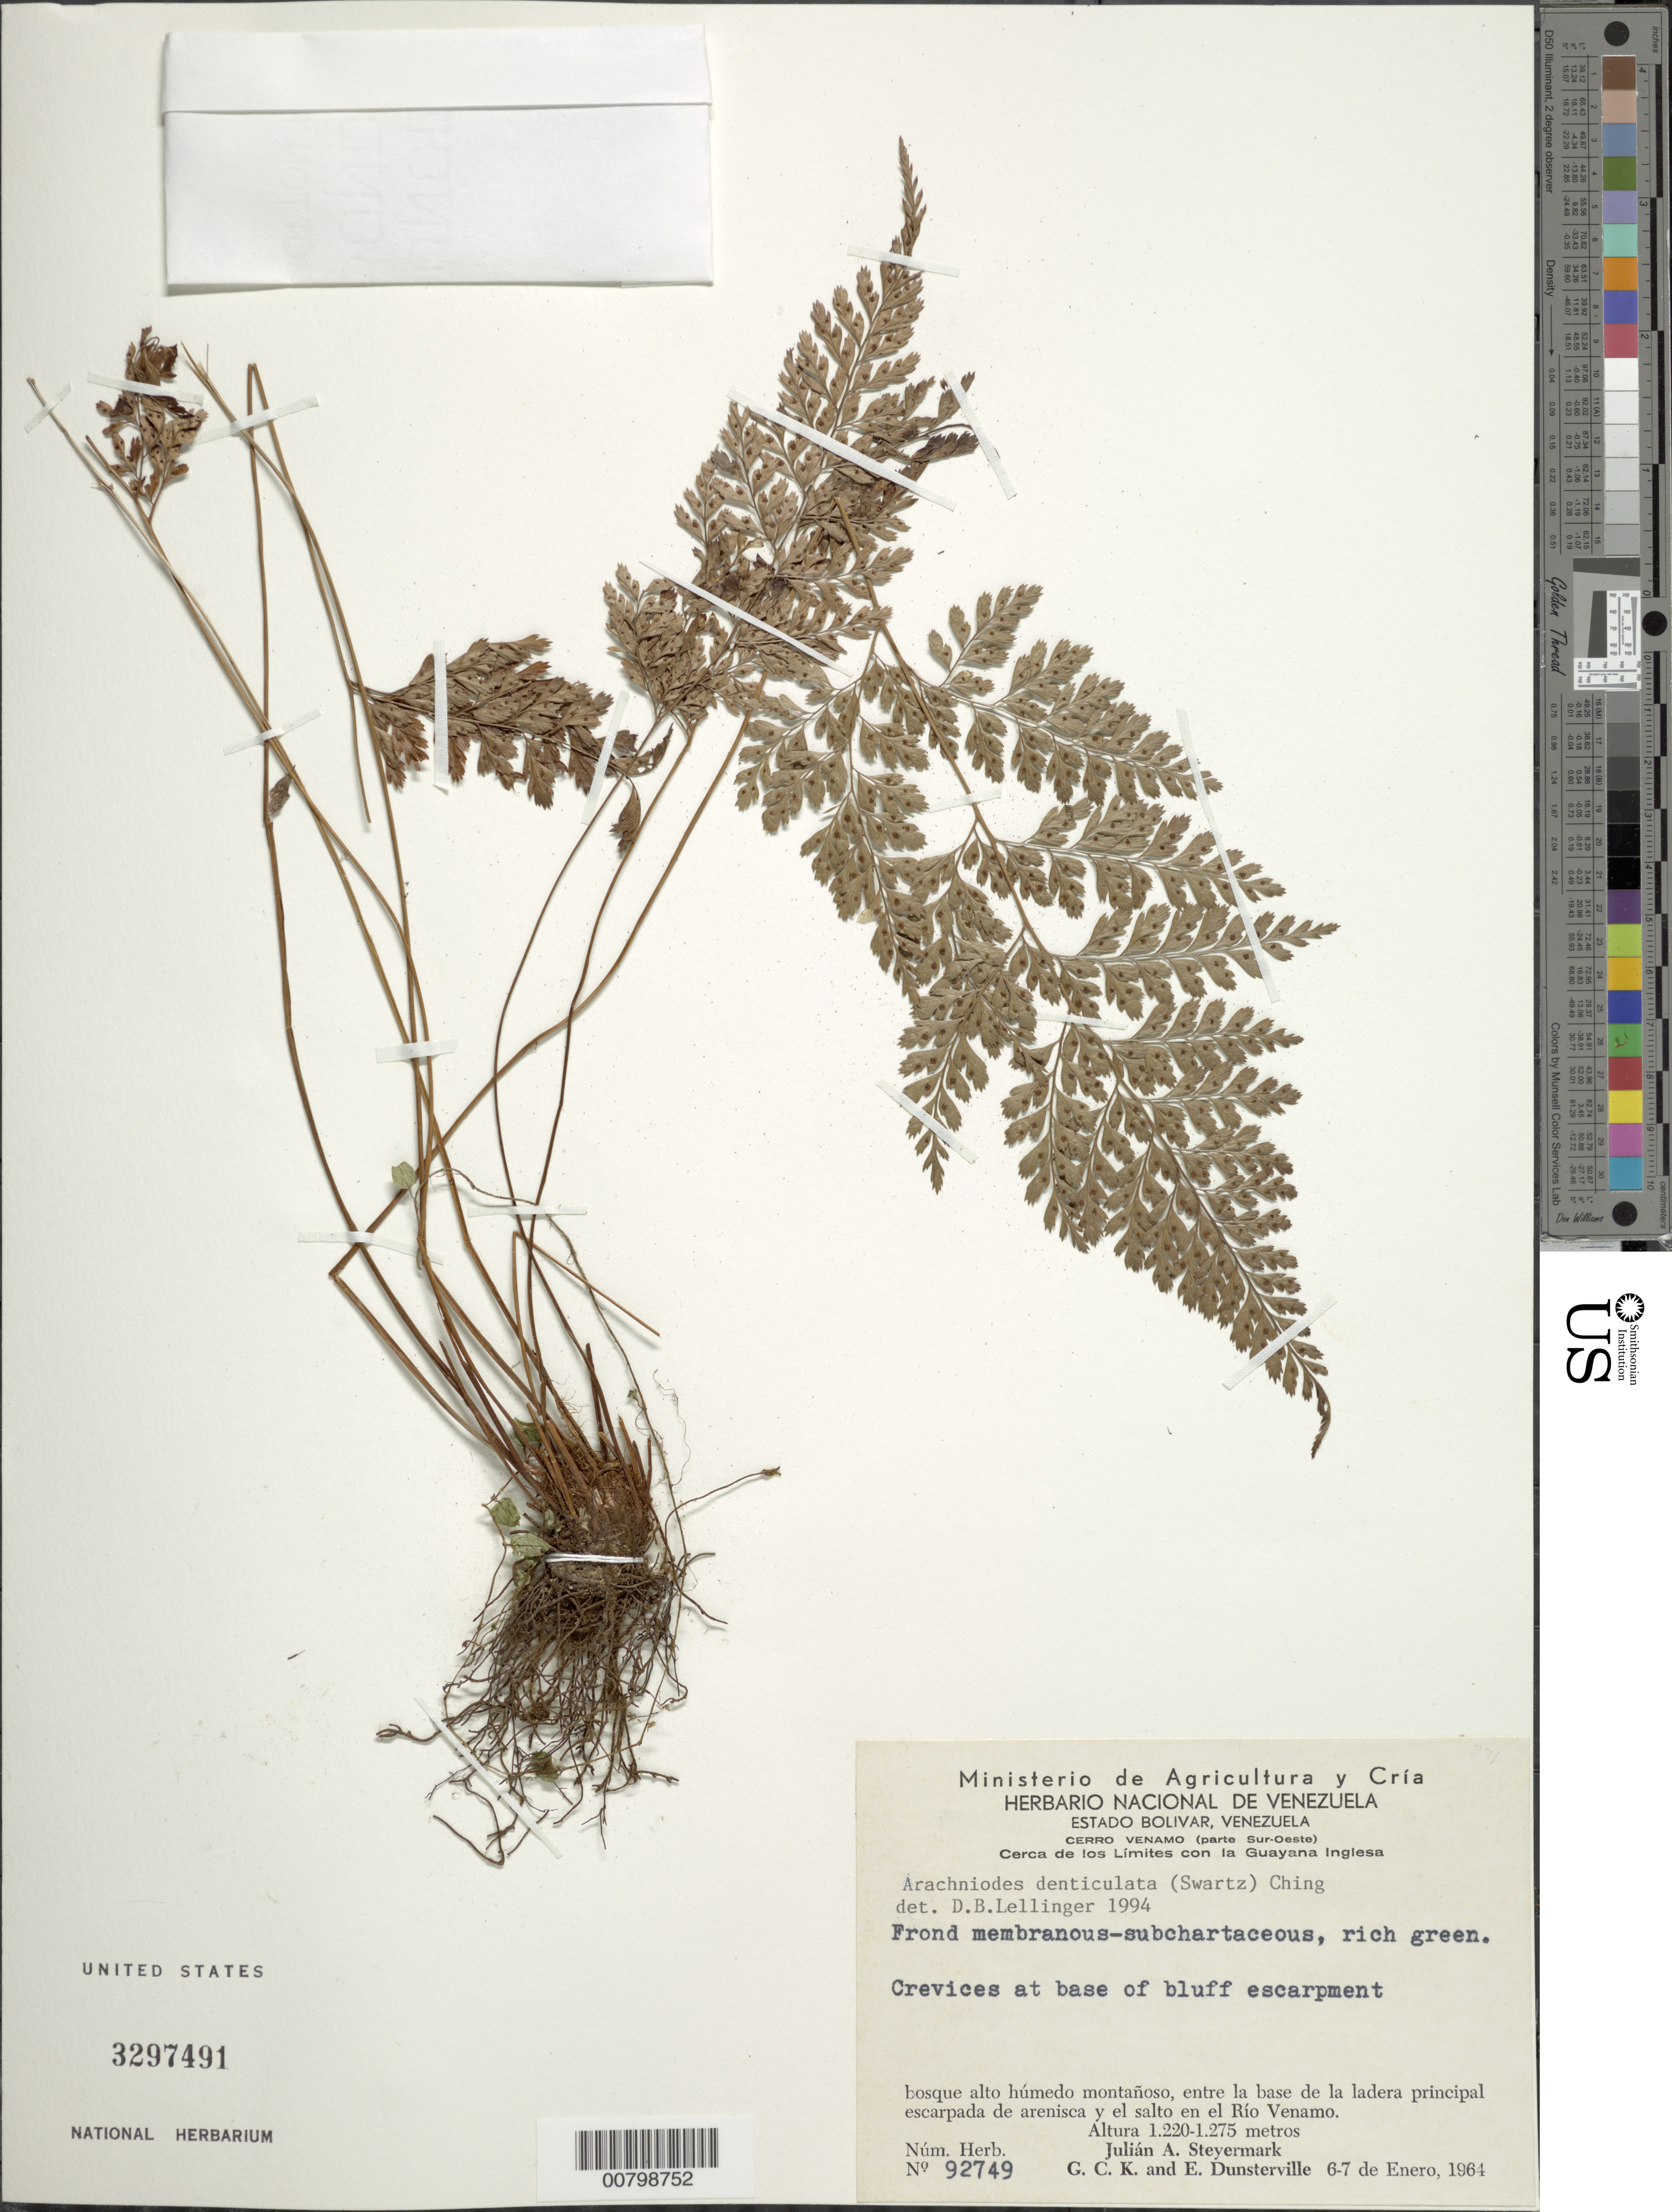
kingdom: Plantae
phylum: Tracheophyta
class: Polypodiopsida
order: Polypodiales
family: Dryopteridaceae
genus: Arachniodes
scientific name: Arachniodes denticulata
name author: (Sw.) Ching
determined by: Lellinger, David B., (BOT), Smithsonian Institution - National Museum of Natural History (UNITED STATES)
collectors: J. Steyermark, G. C. K. Dunsterville & E. Dunsterville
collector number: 92749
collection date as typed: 6-Jan-64 to 7-Jan-64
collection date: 1964-01-06/1964-01-07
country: Venezuela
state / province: Bolívar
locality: Cerro Venamo, Río Venamo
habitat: Crevices at base of bluff escarpment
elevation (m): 1220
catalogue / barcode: US 3297491